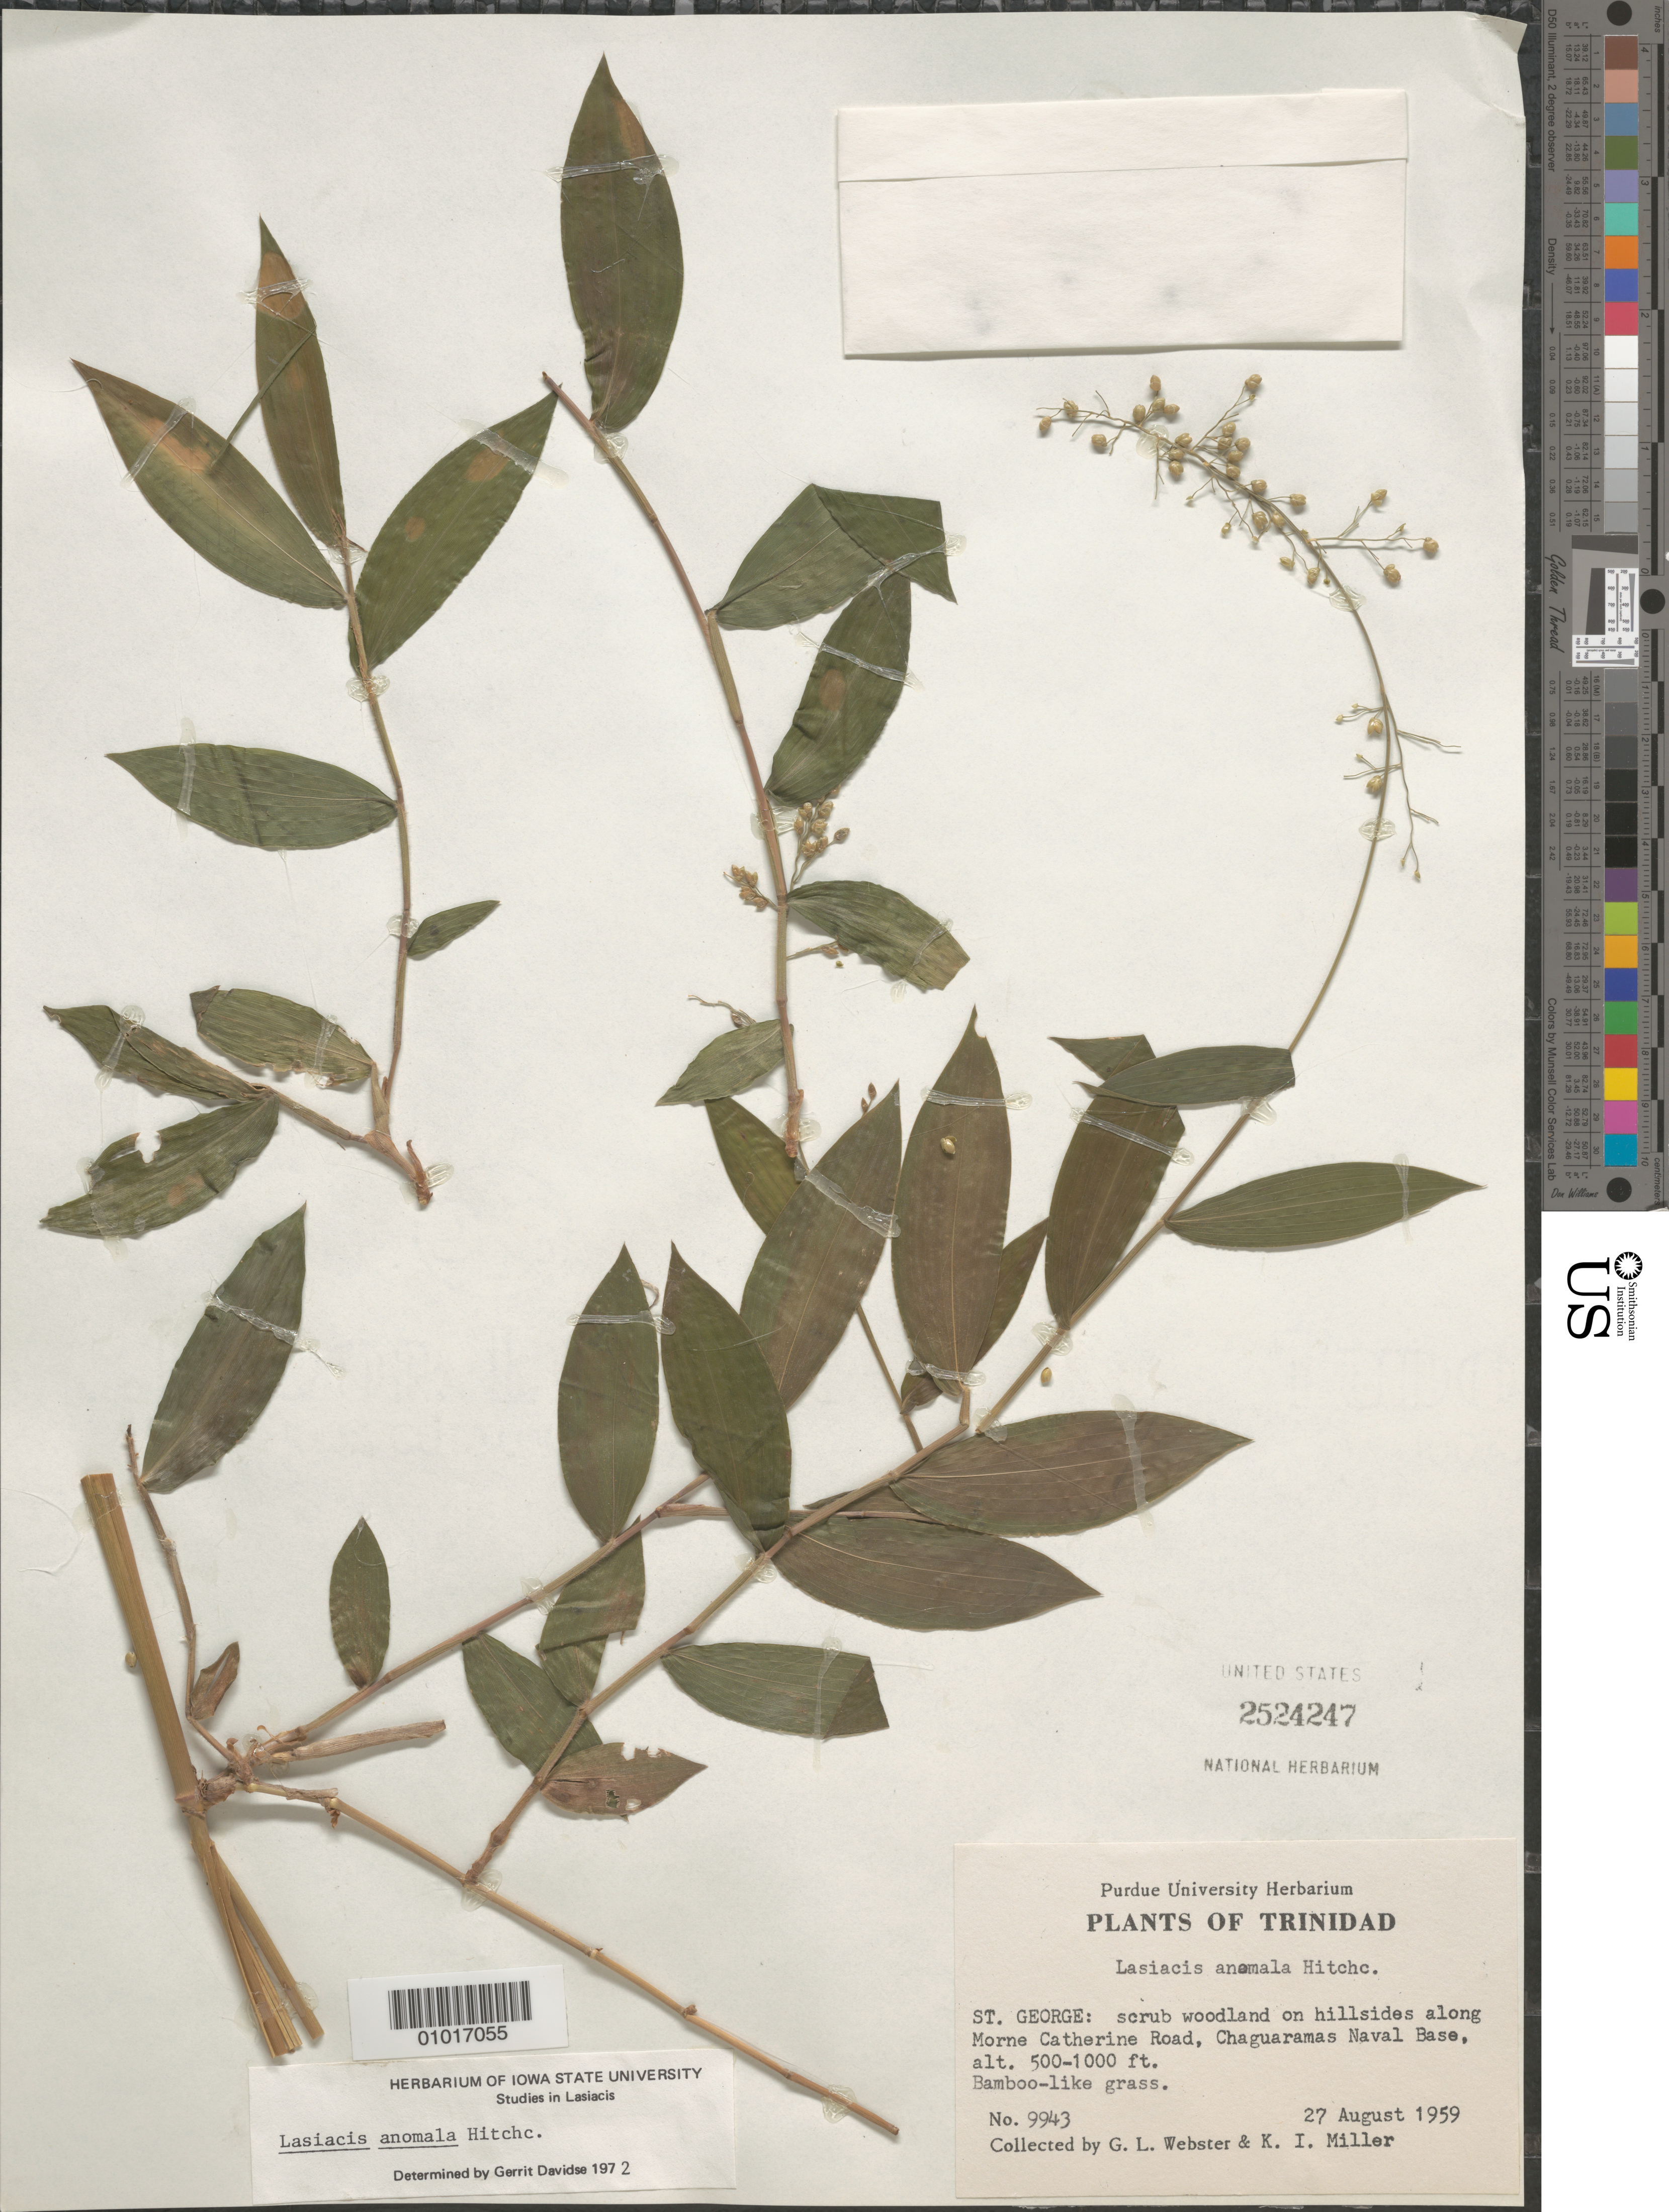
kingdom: Plantae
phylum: Tracheophyta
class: Liliopsida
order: Poales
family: Poaceae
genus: Lasiacis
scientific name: Lasiacis anomala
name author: Hitchc.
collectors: G. L. Webster & K. I. Miller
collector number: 9943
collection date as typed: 27 Aug 1959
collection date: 1959-08-27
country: Trinidad and Tobago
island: Trinidad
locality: St. george: scrub woodland on hillsides along Morne Catherine Road, Chaguaramas Naval Base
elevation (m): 152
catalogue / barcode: US 2524247